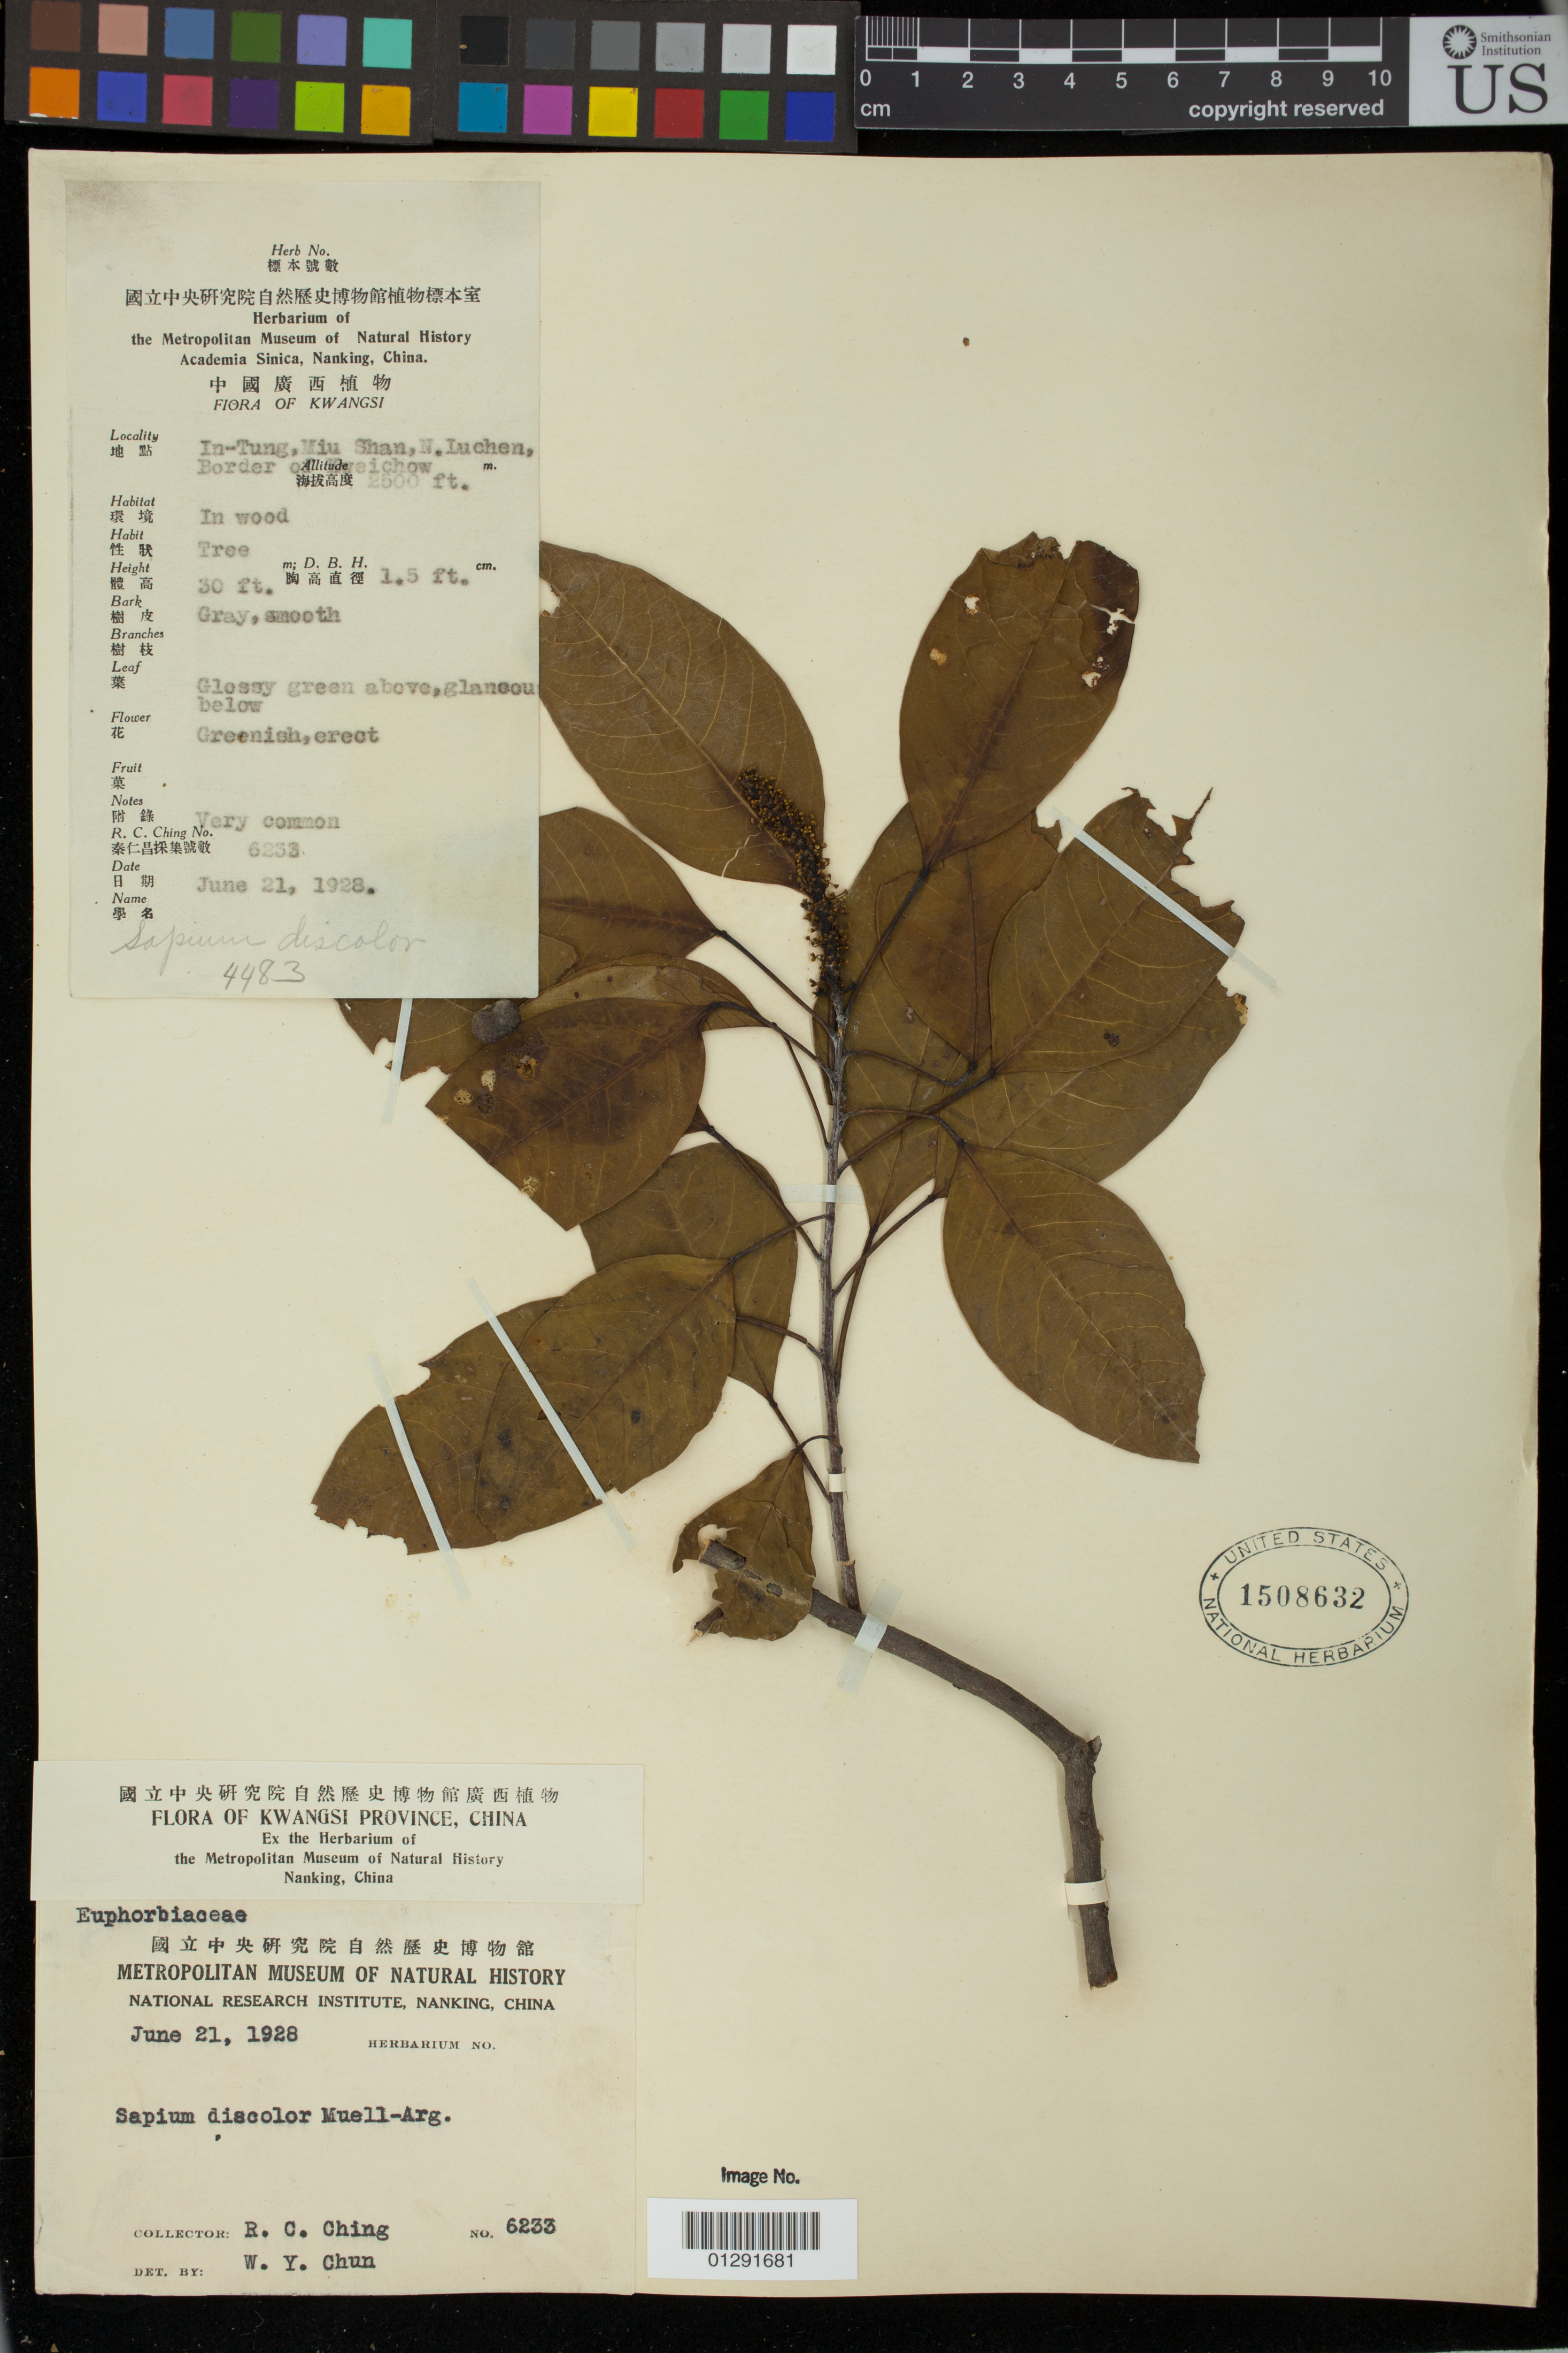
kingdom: Plantae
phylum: Tracheophyta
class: Magnoliopsida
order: Malpighiales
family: Euphorbiaceae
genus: Sapium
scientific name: Sapium discolor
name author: M. Arg.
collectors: R. C. Ching & W. Y. Chun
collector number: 6233/4483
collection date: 1928-06-21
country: China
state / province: Guangxi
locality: In-Tung, Miu Shan, North Luchen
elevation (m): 853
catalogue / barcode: US 1508632